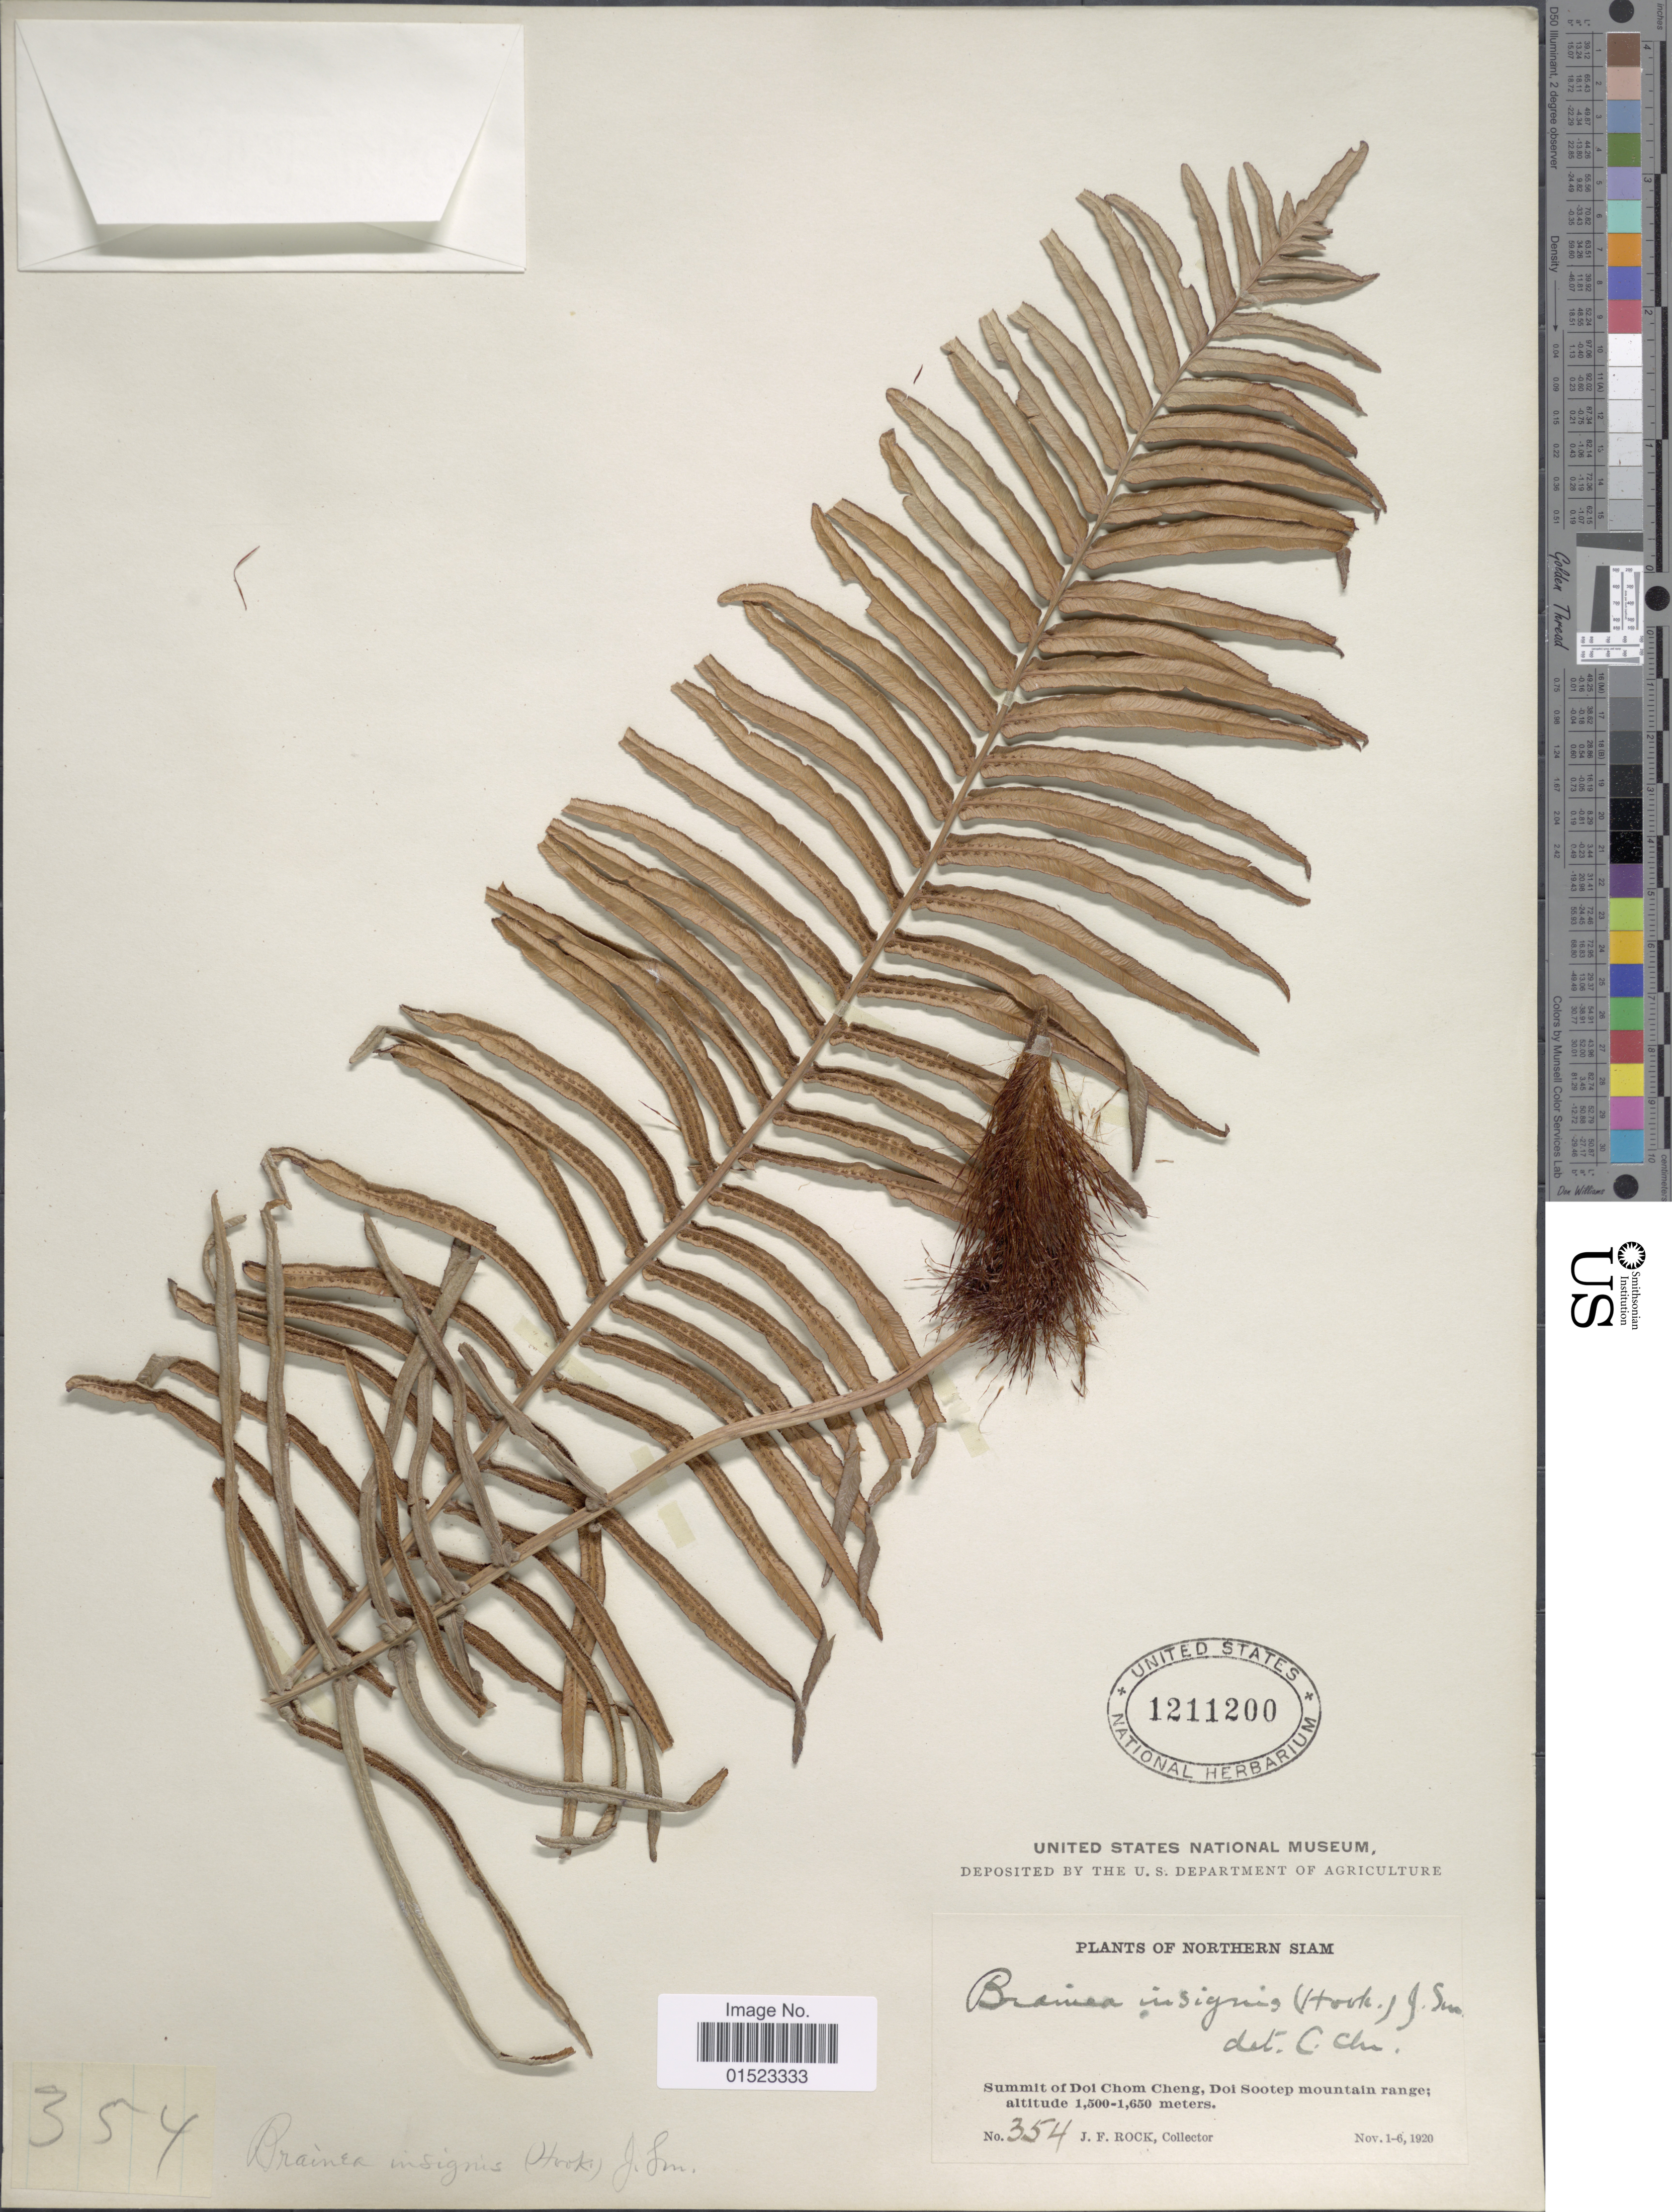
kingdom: Plantae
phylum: Tracheophyta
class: Polypodiopsida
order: Polypodiales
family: Blechnaceae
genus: Brainea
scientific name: Brainea insignis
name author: (Hook.) J. Sm.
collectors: J. Rock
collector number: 354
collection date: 1920-11-01/1920-11-06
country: Thailand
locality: Northern Siam, Summit of Doi Chom Cheng, Doi Sootep mountain range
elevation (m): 1500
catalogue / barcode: US 1211200